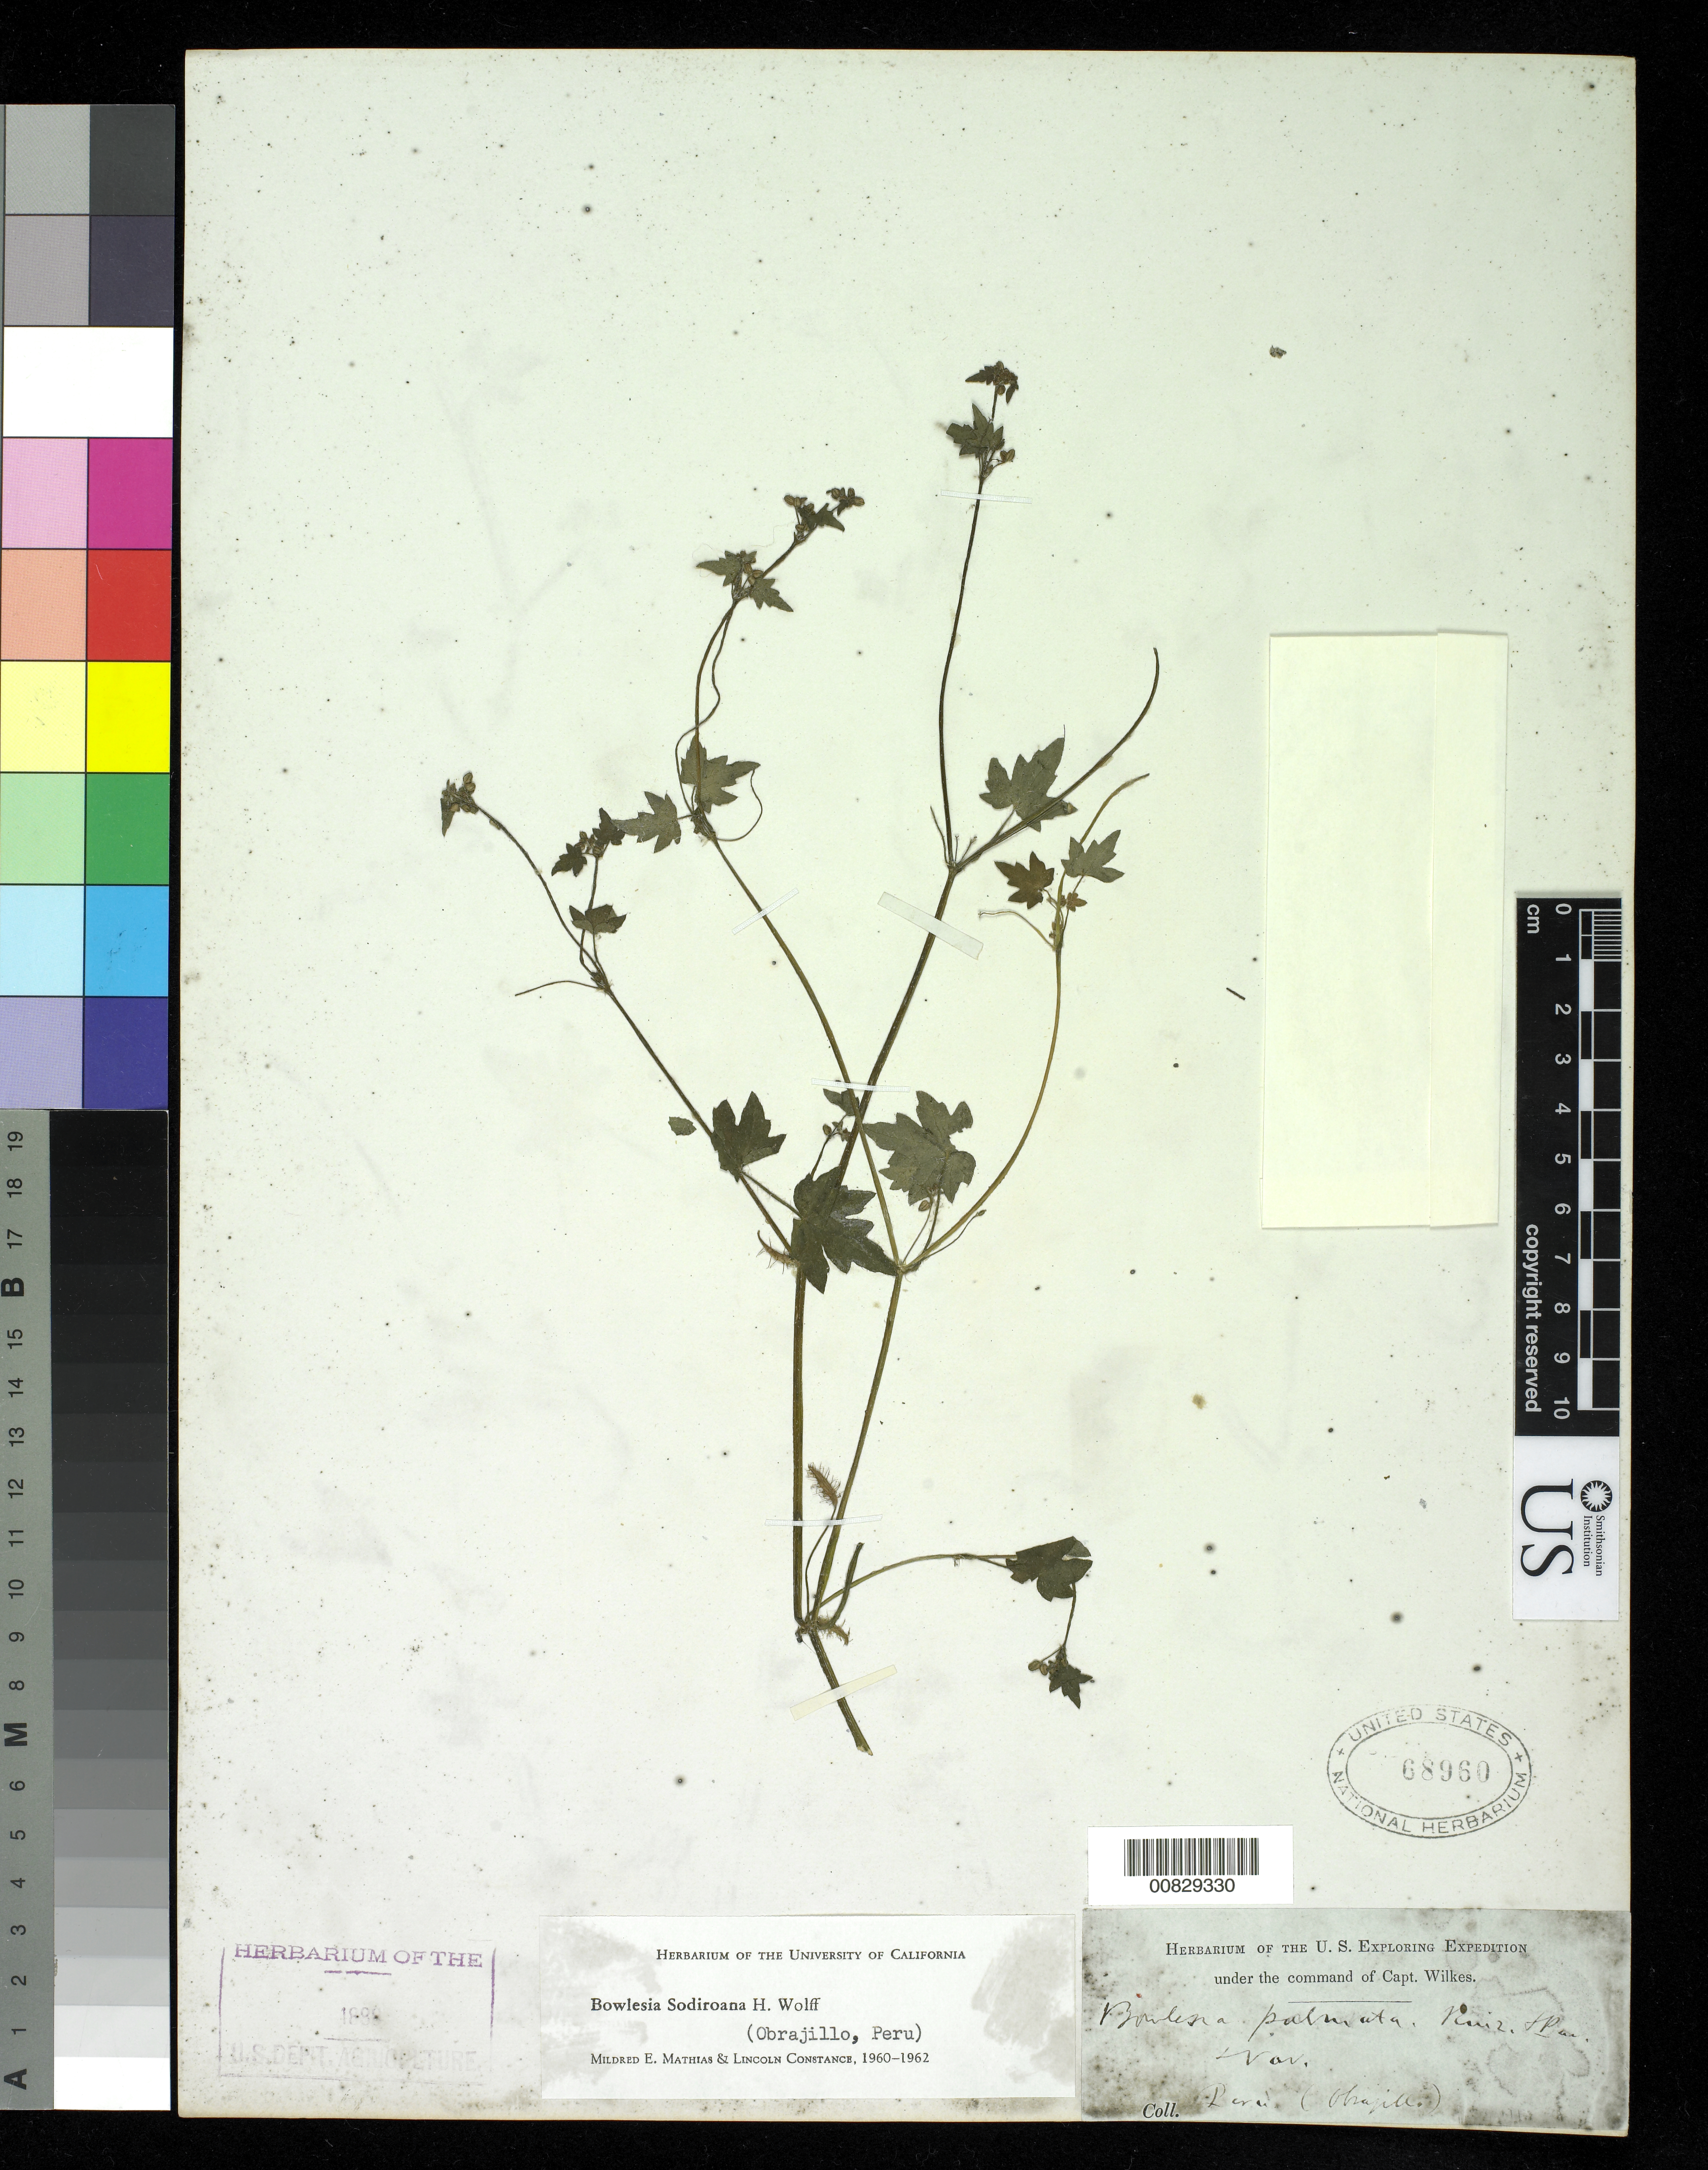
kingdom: Plantae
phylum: Tracheophyta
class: Magnoliopsida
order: Apiales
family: Apiaceae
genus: Bowlesia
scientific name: Bowlesia sodiroana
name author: H. Wolff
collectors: Wilkes Explor. Exped.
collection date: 1838/1842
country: Peru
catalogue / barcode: US 68960